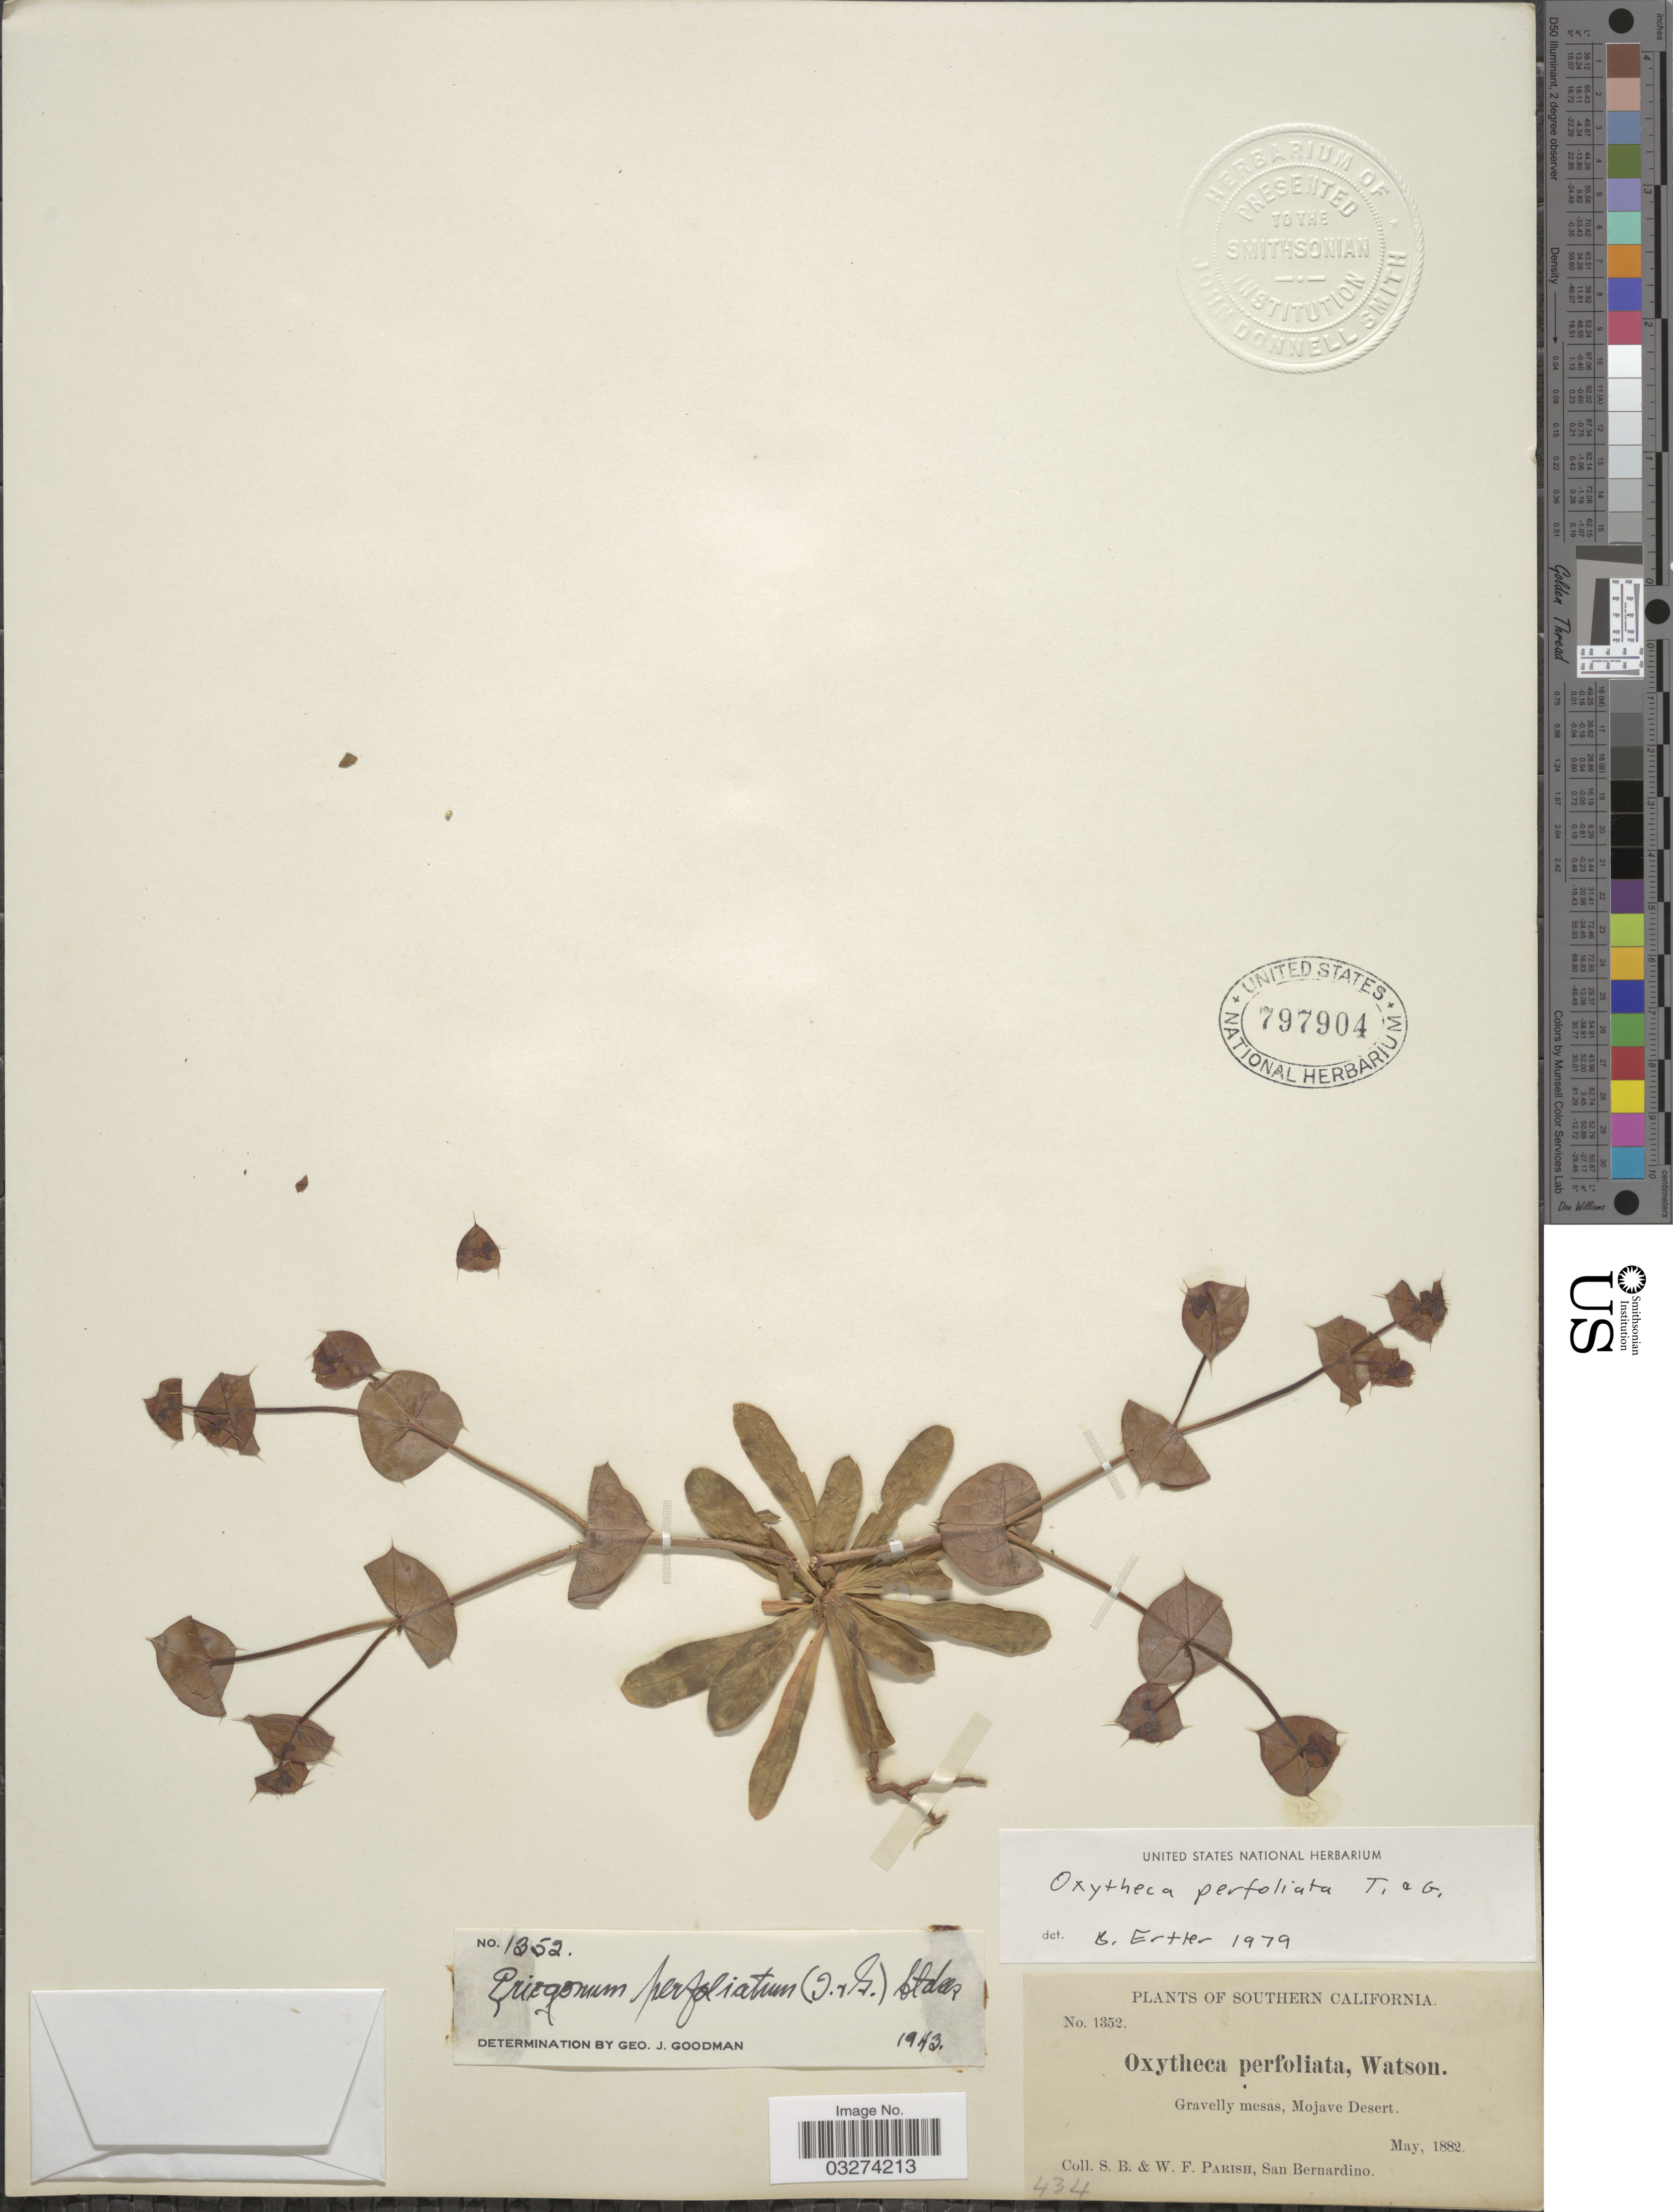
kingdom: Plantae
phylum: Tracheophyta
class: Magnoliopsida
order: Caryophyllales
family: Polygonaceae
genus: Oxytheca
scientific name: Oxytheca perfoliata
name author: Torr. & A. Gray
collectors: S. B. Parish & W. F. Parish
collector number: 1352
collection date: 1882-05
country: United States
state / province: California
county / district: San Bernardino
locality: Southern California. Gravelly mesas, Mojave Desert.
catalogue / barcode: US 797904